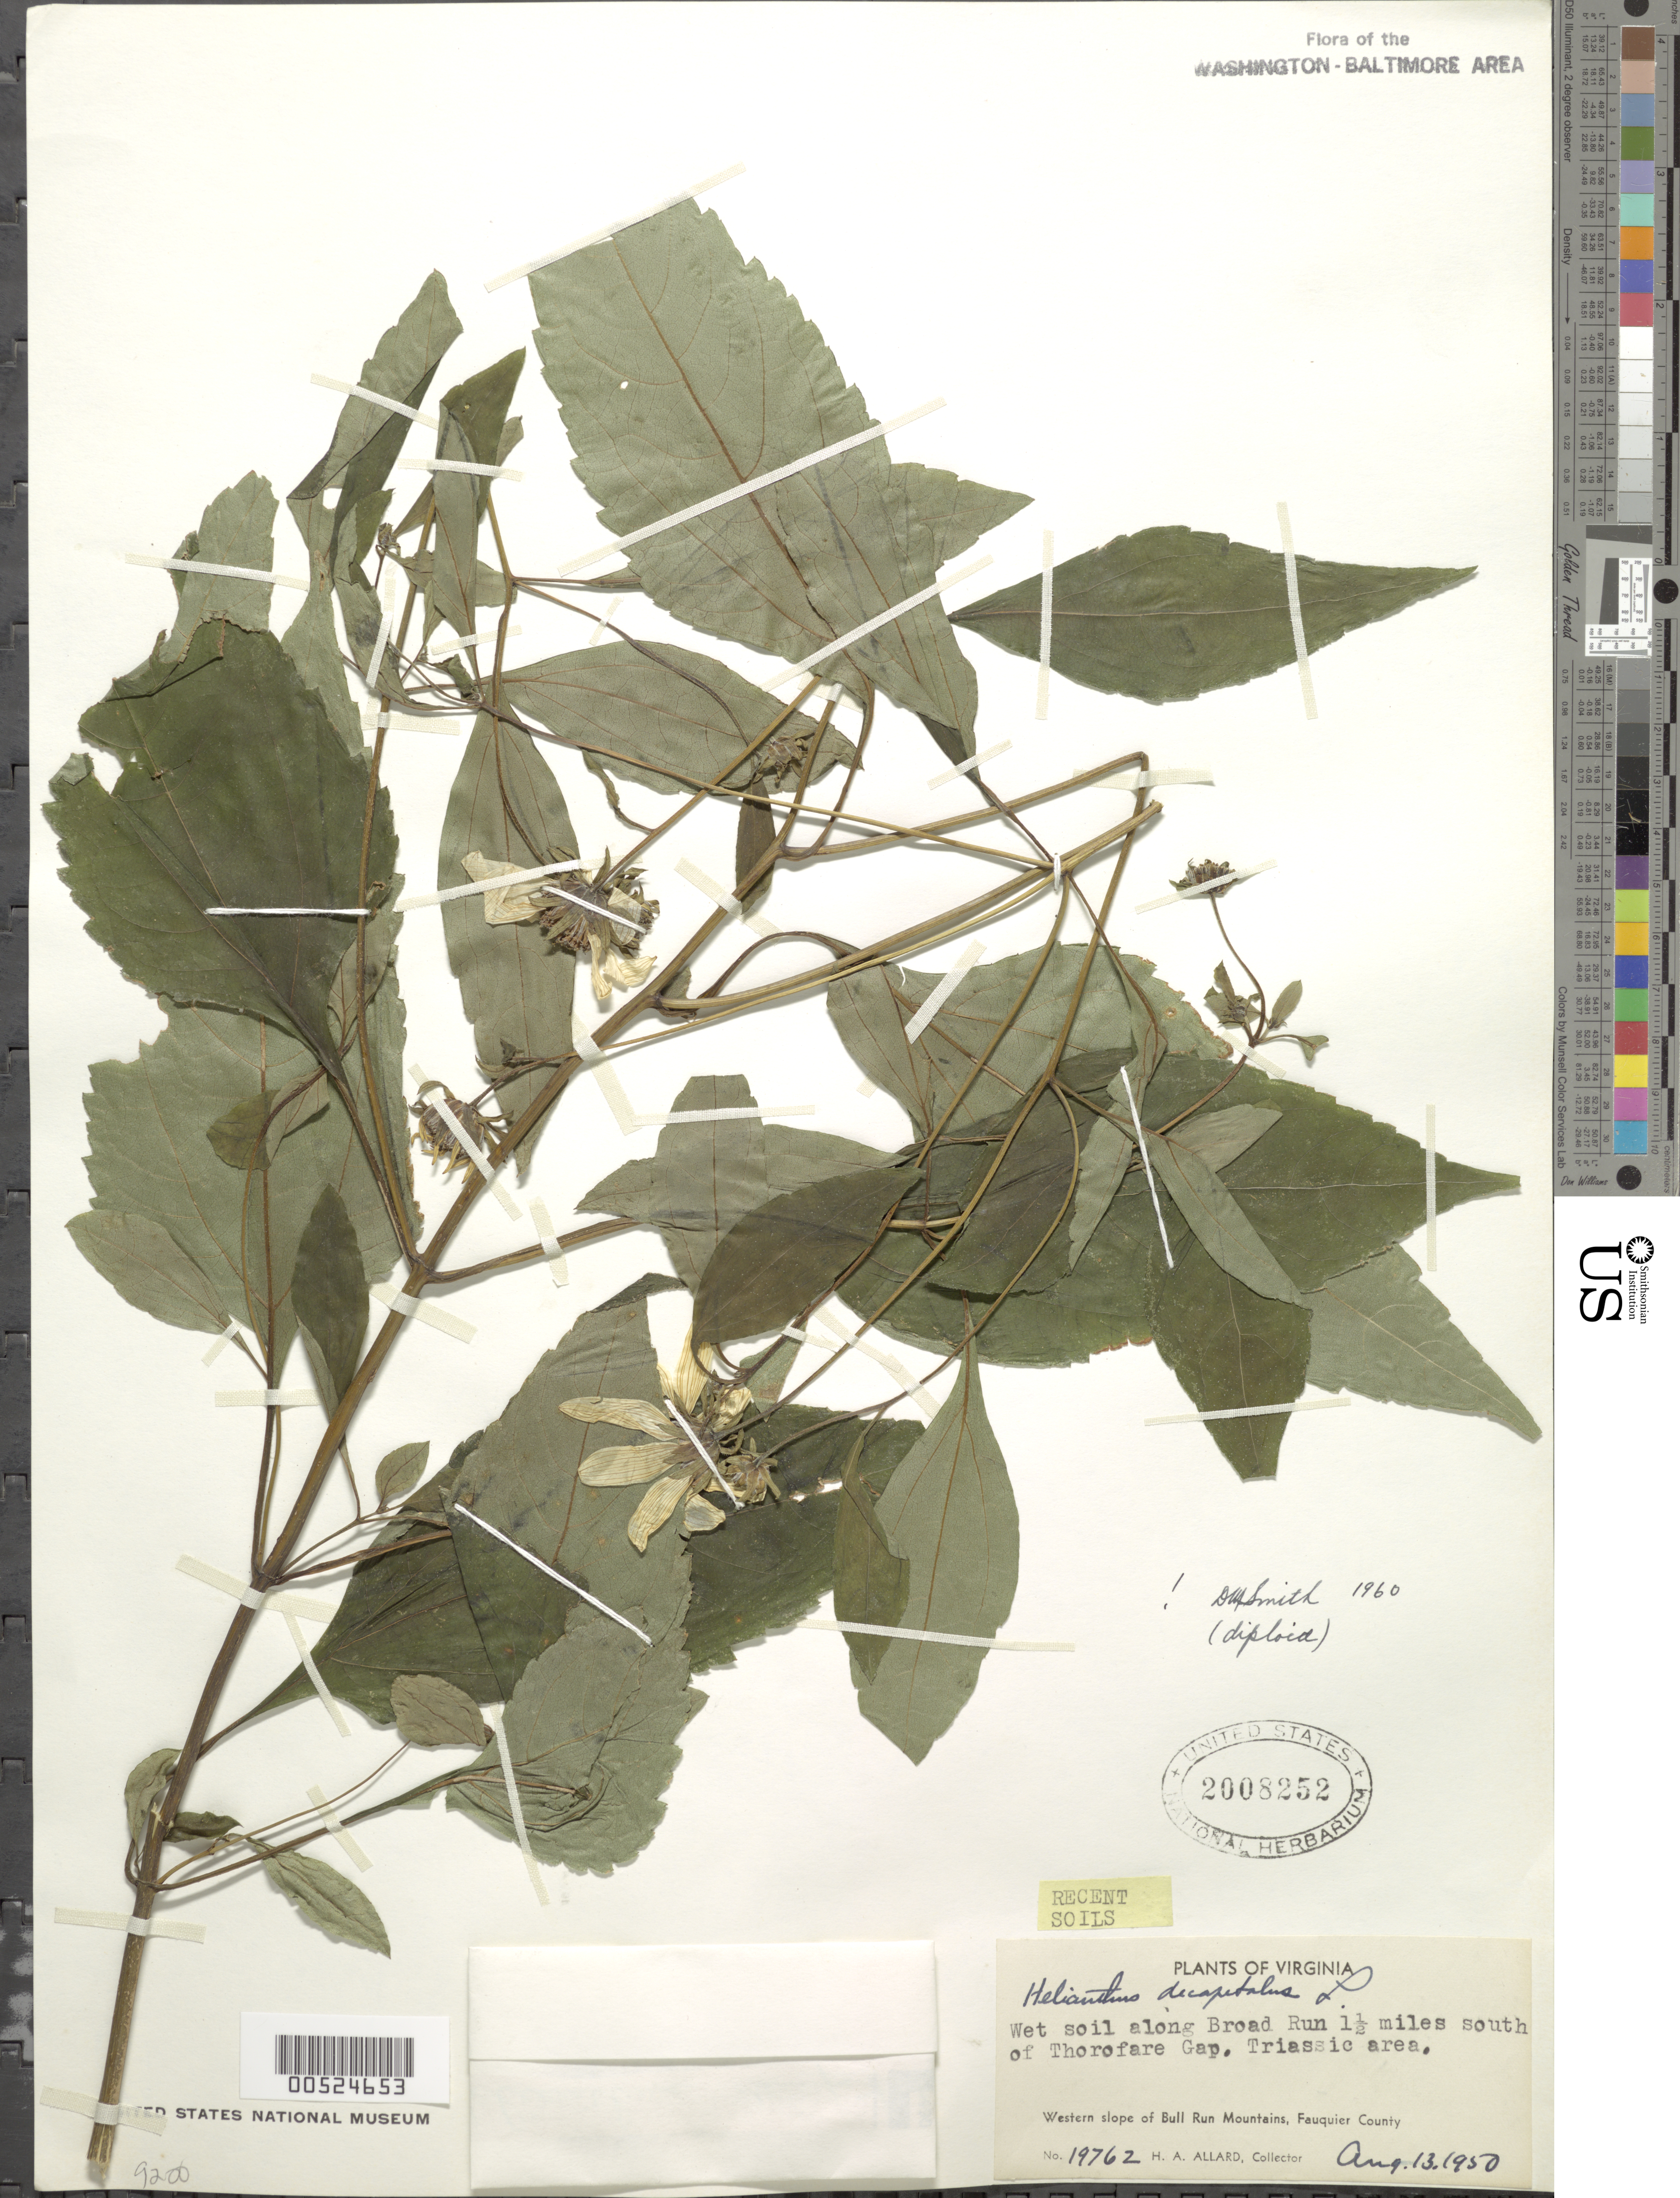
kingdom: Plantae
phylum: Tracheophyta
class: Magnoliopsida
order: Asterales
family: Asteraceae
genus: Helianthus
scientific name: Helianthus decapetalus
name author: L.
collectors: H. A. Allard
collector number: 19762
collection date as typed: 13 Aug 1950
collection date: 1950-08-13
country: United States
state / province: Virginia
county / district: Fauquier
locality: Broad Run, 1.5 mi. S of Thoroughfare Gap, W slope of Bull Run Area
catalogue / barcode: US 2008252